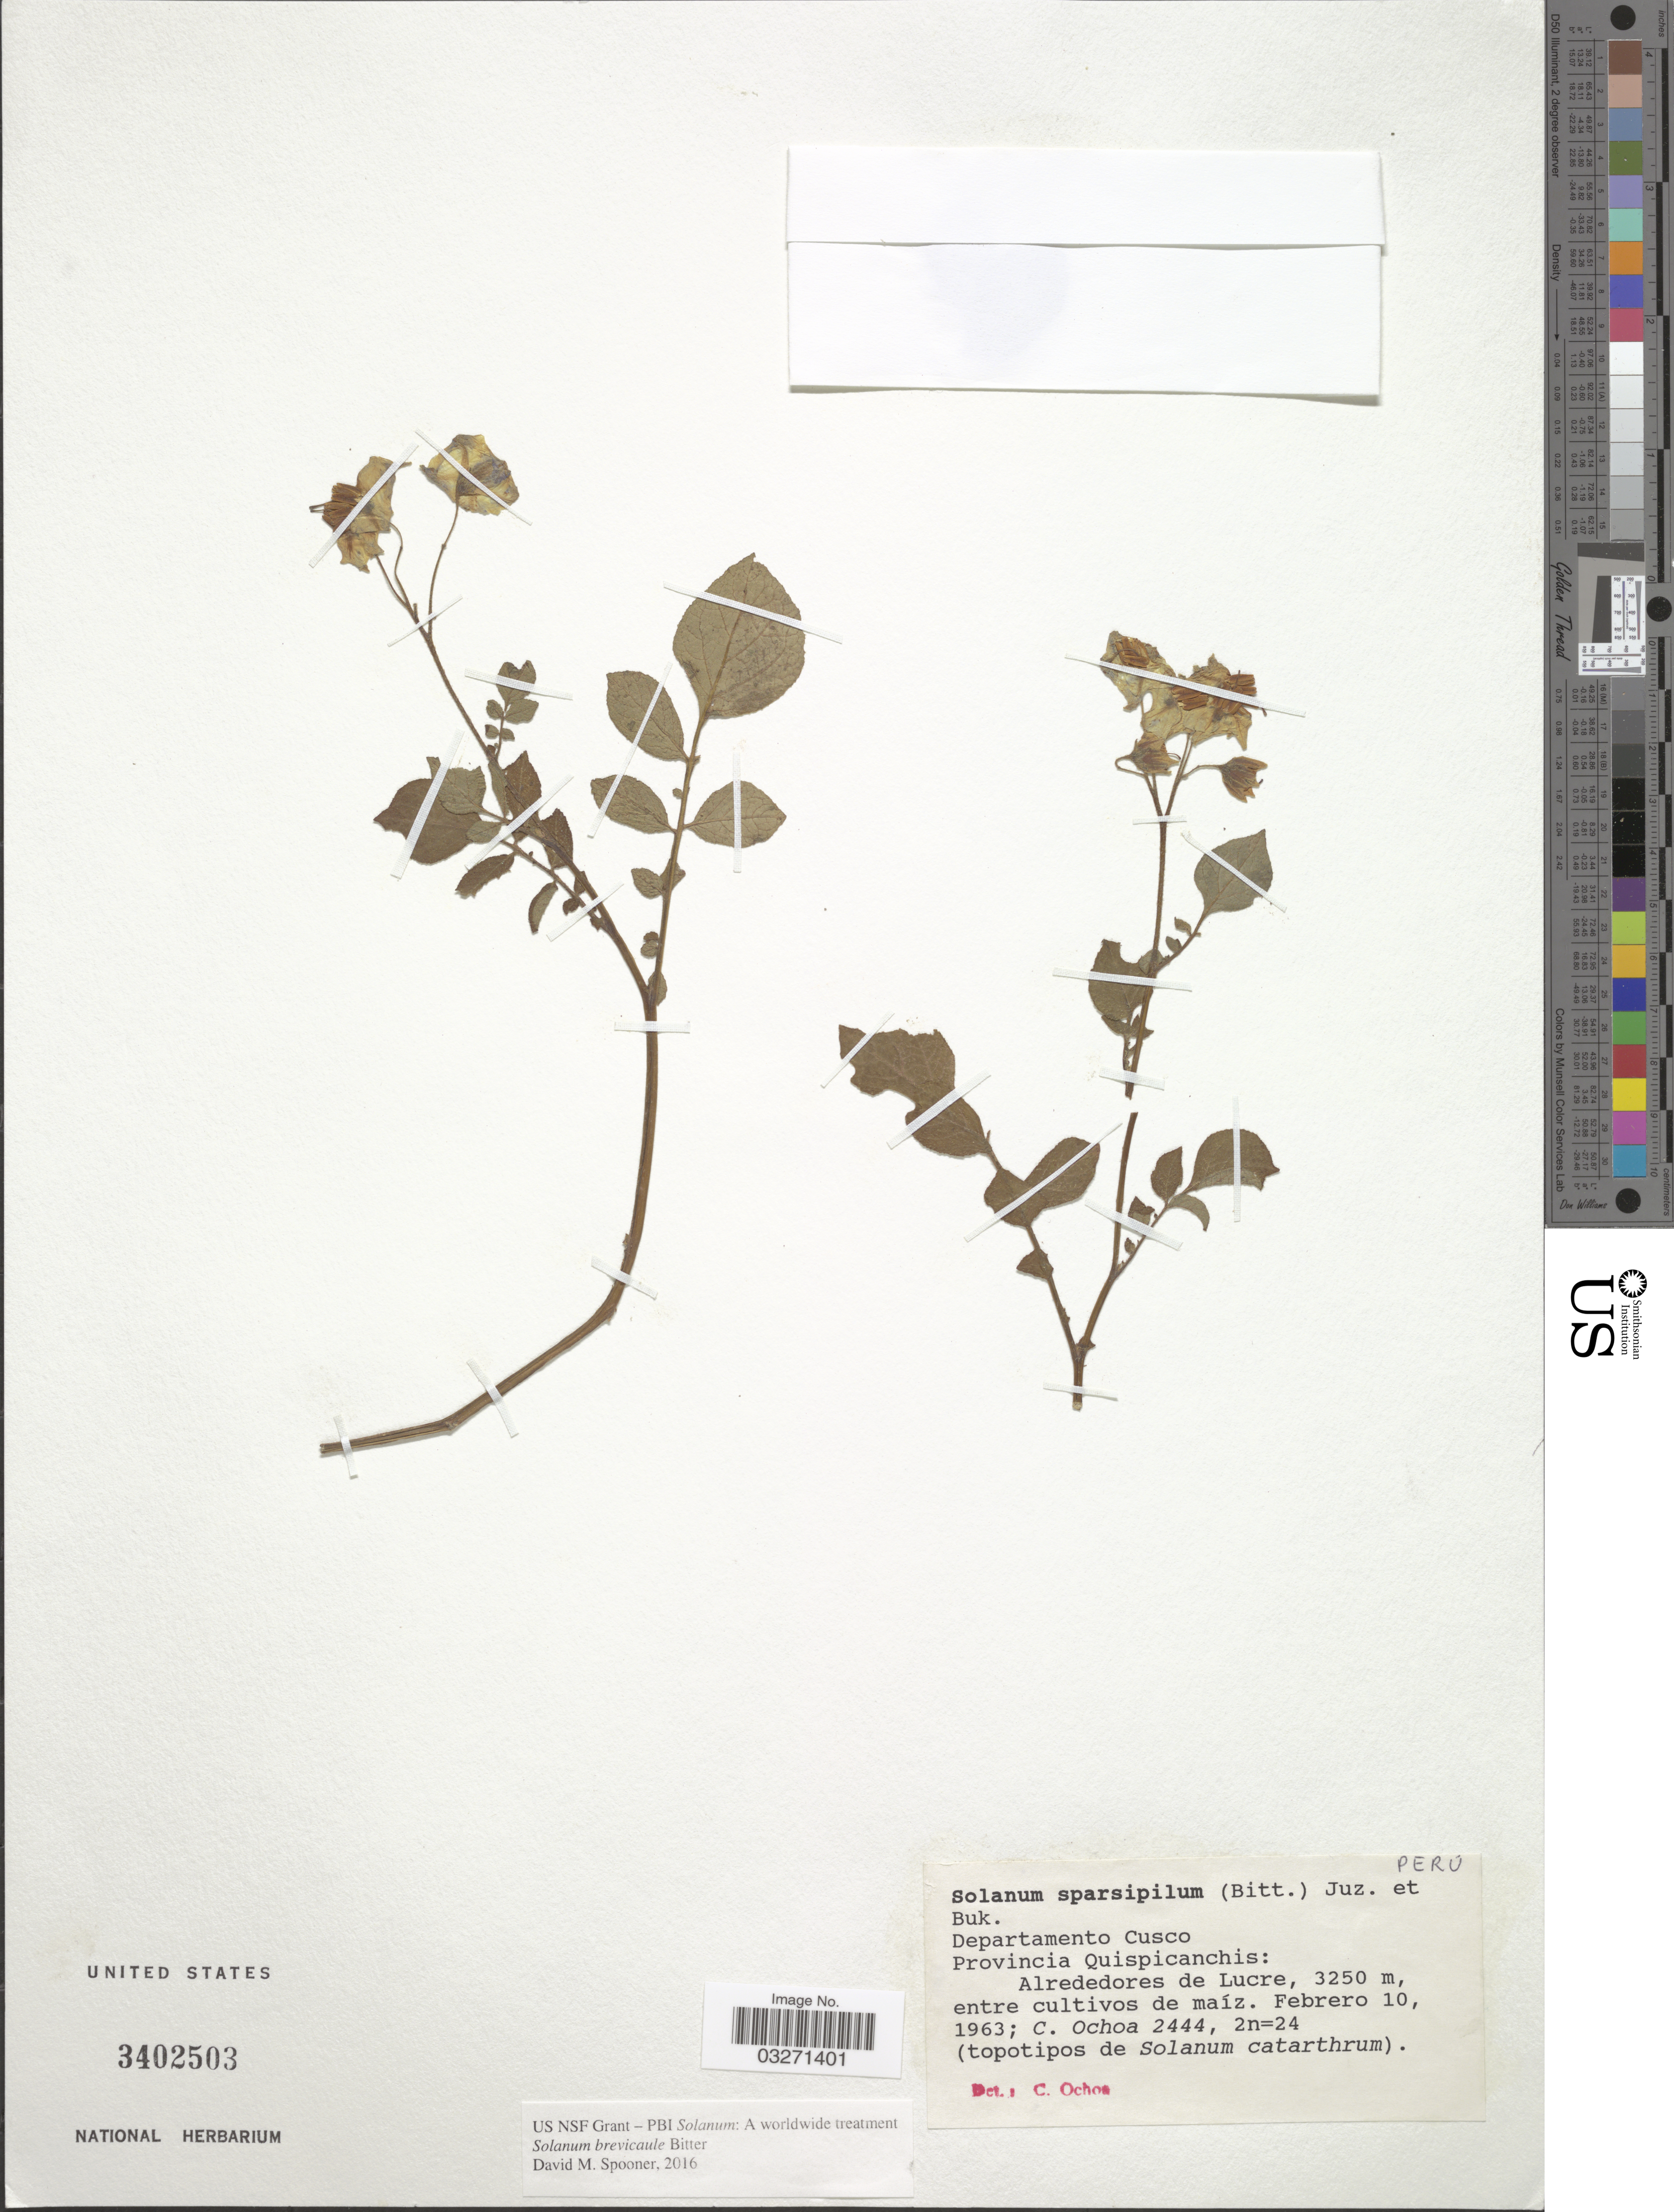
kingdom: Plantae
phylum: Tracheophyta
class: Magnoliopsida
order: Solanales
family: Solanaceae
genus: Solanum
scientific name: Solanum brevicaule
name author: Bitter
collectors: C. Ochoa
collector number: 2444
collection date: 1963-02-10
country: Peru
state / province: Cusco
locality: Departamento Cusco. Provincia Quispicanchis: Alrededores de Lucre.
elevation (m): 3250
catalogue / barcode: US 3402503